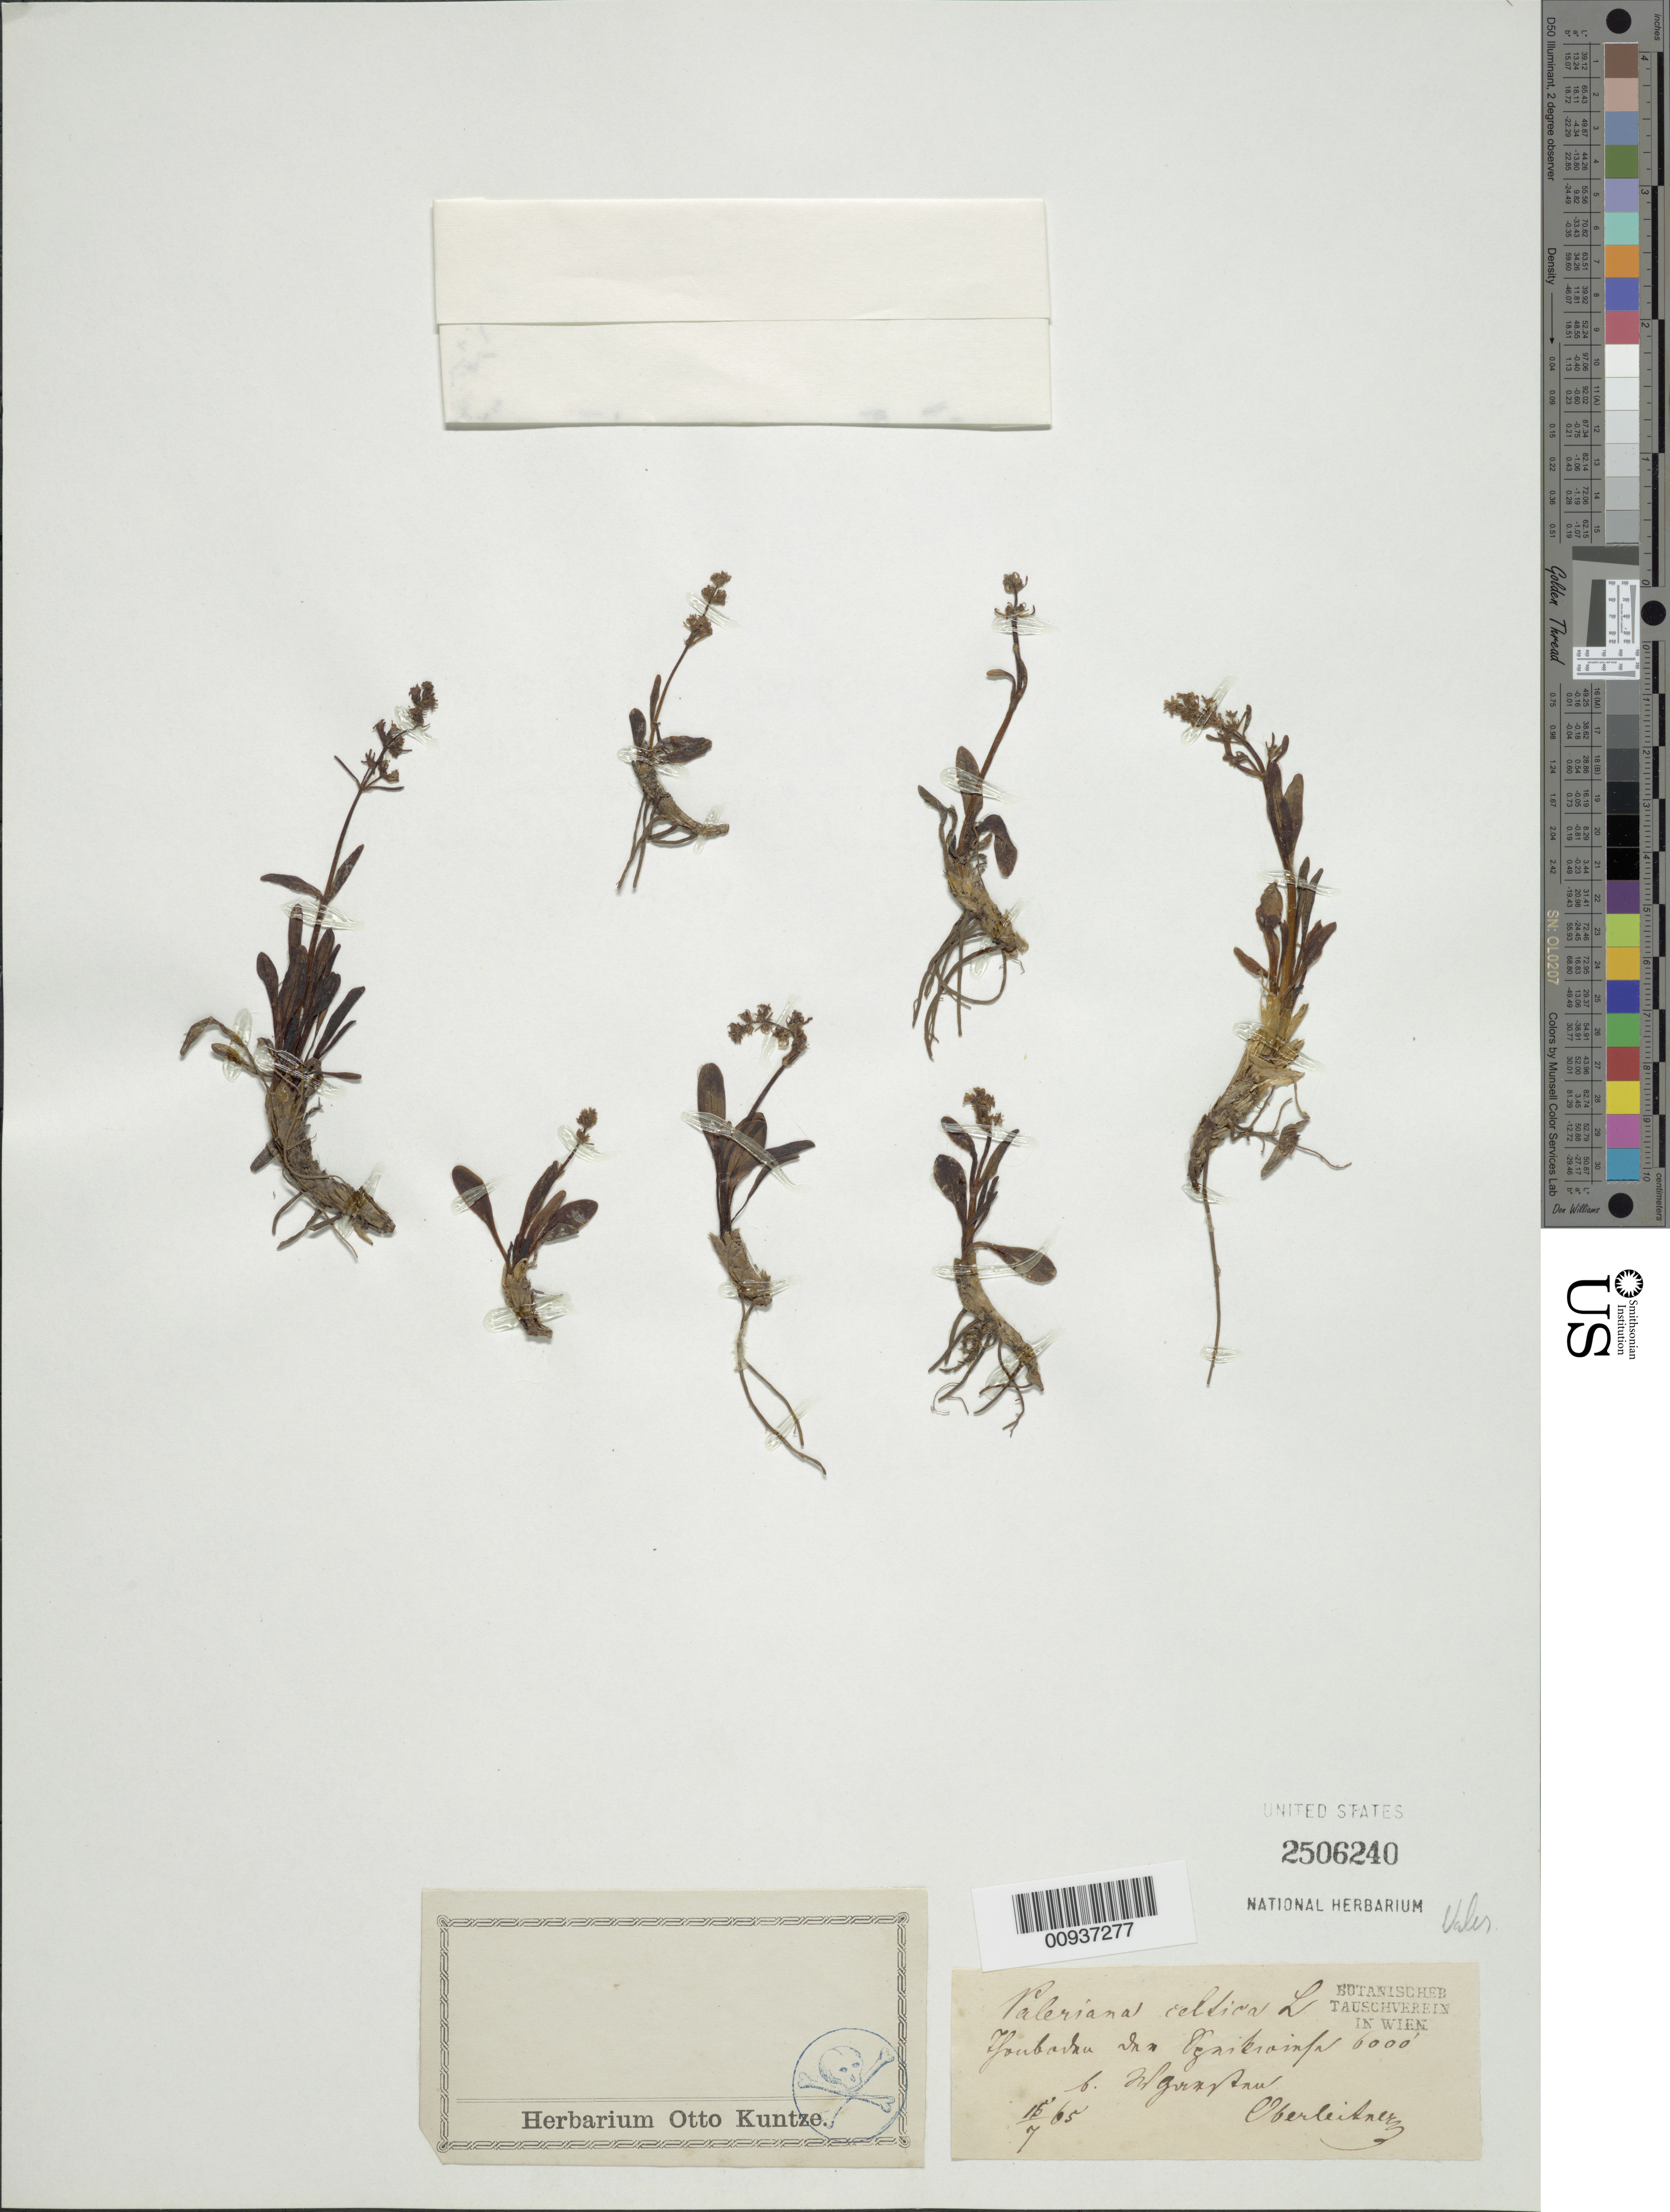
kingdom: Plantae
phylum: Tracheophyta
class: Magnoliopsida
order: Dipsacales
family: Caprifoliaceae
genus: Valeriana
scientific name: Valeriana celtica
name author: L.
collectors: Oberleisner, --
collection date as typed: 15 Jul 1865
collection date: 1865-07-15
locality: locality information on card illegible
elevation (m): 1829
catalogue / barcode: US 2506240